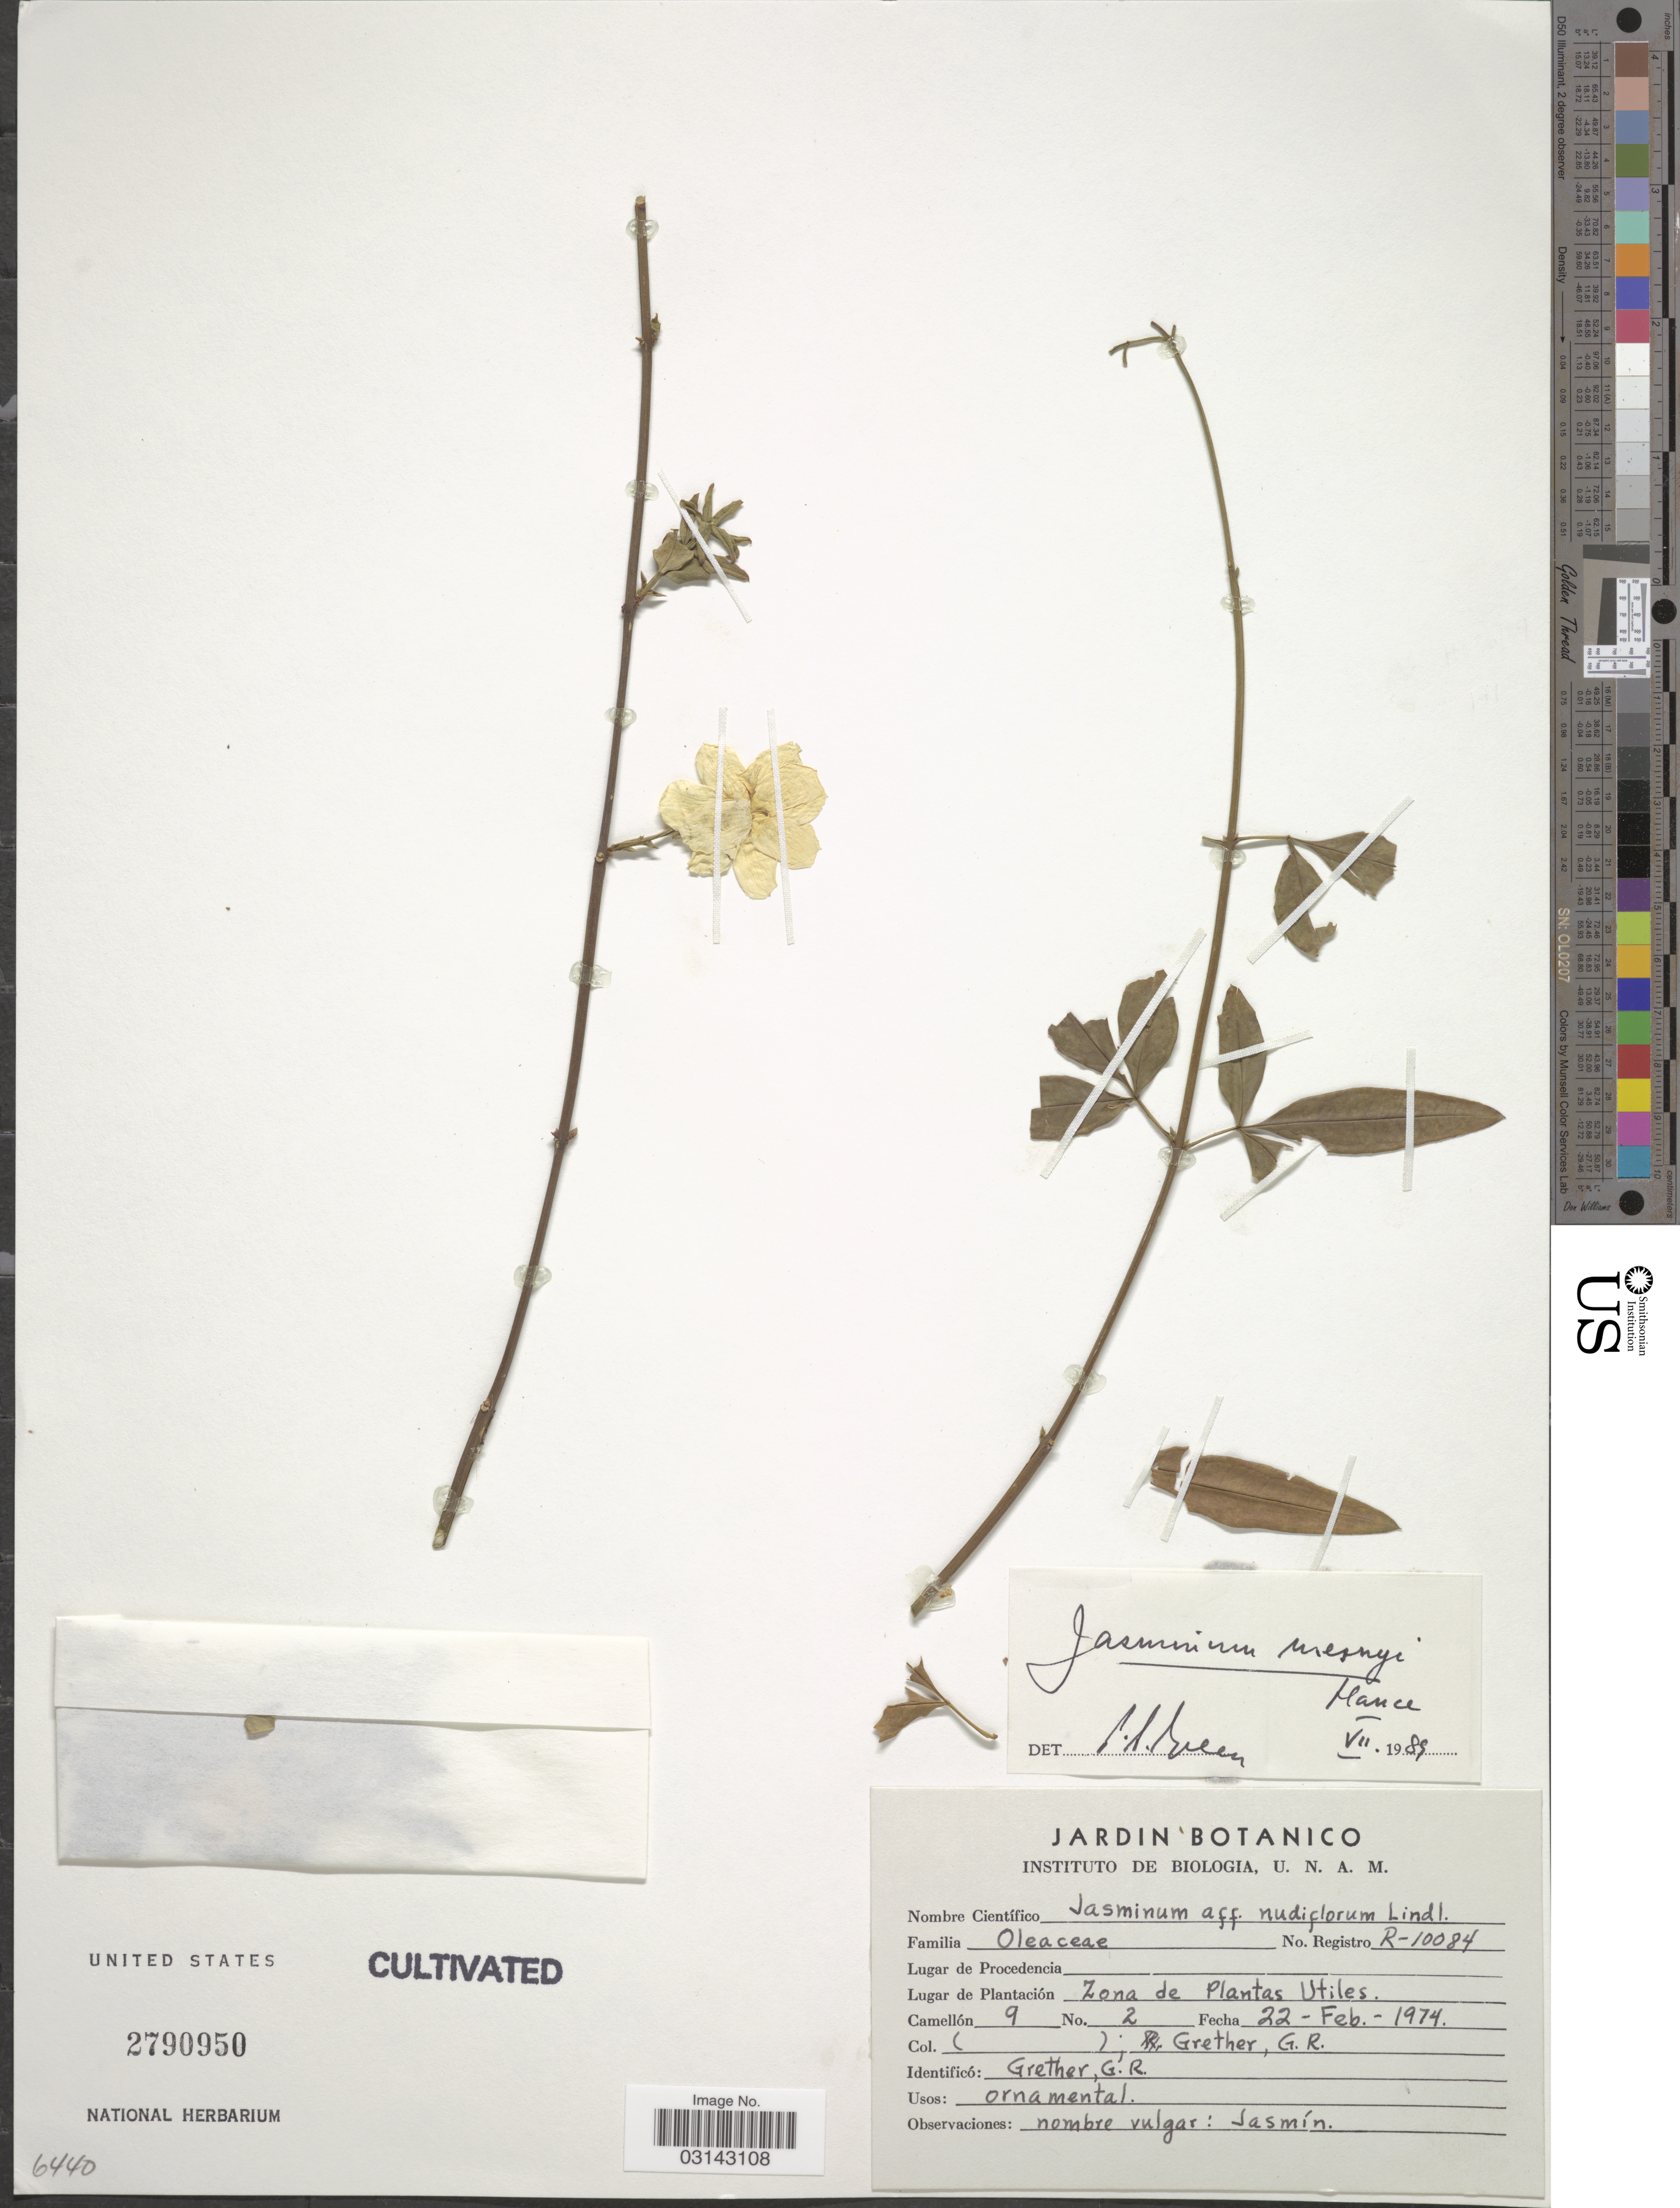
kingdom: Plantae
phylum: Tracheophyta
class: Magnoliopsida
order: Lamiales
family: Oleaceae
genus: Jasminum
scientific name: Jasminum mesnyi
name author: Hance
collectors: R. Grether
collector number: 2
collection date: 1974-02-22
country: Mexico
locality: Zona de Plantas Utiles.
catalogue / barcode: US 2790950